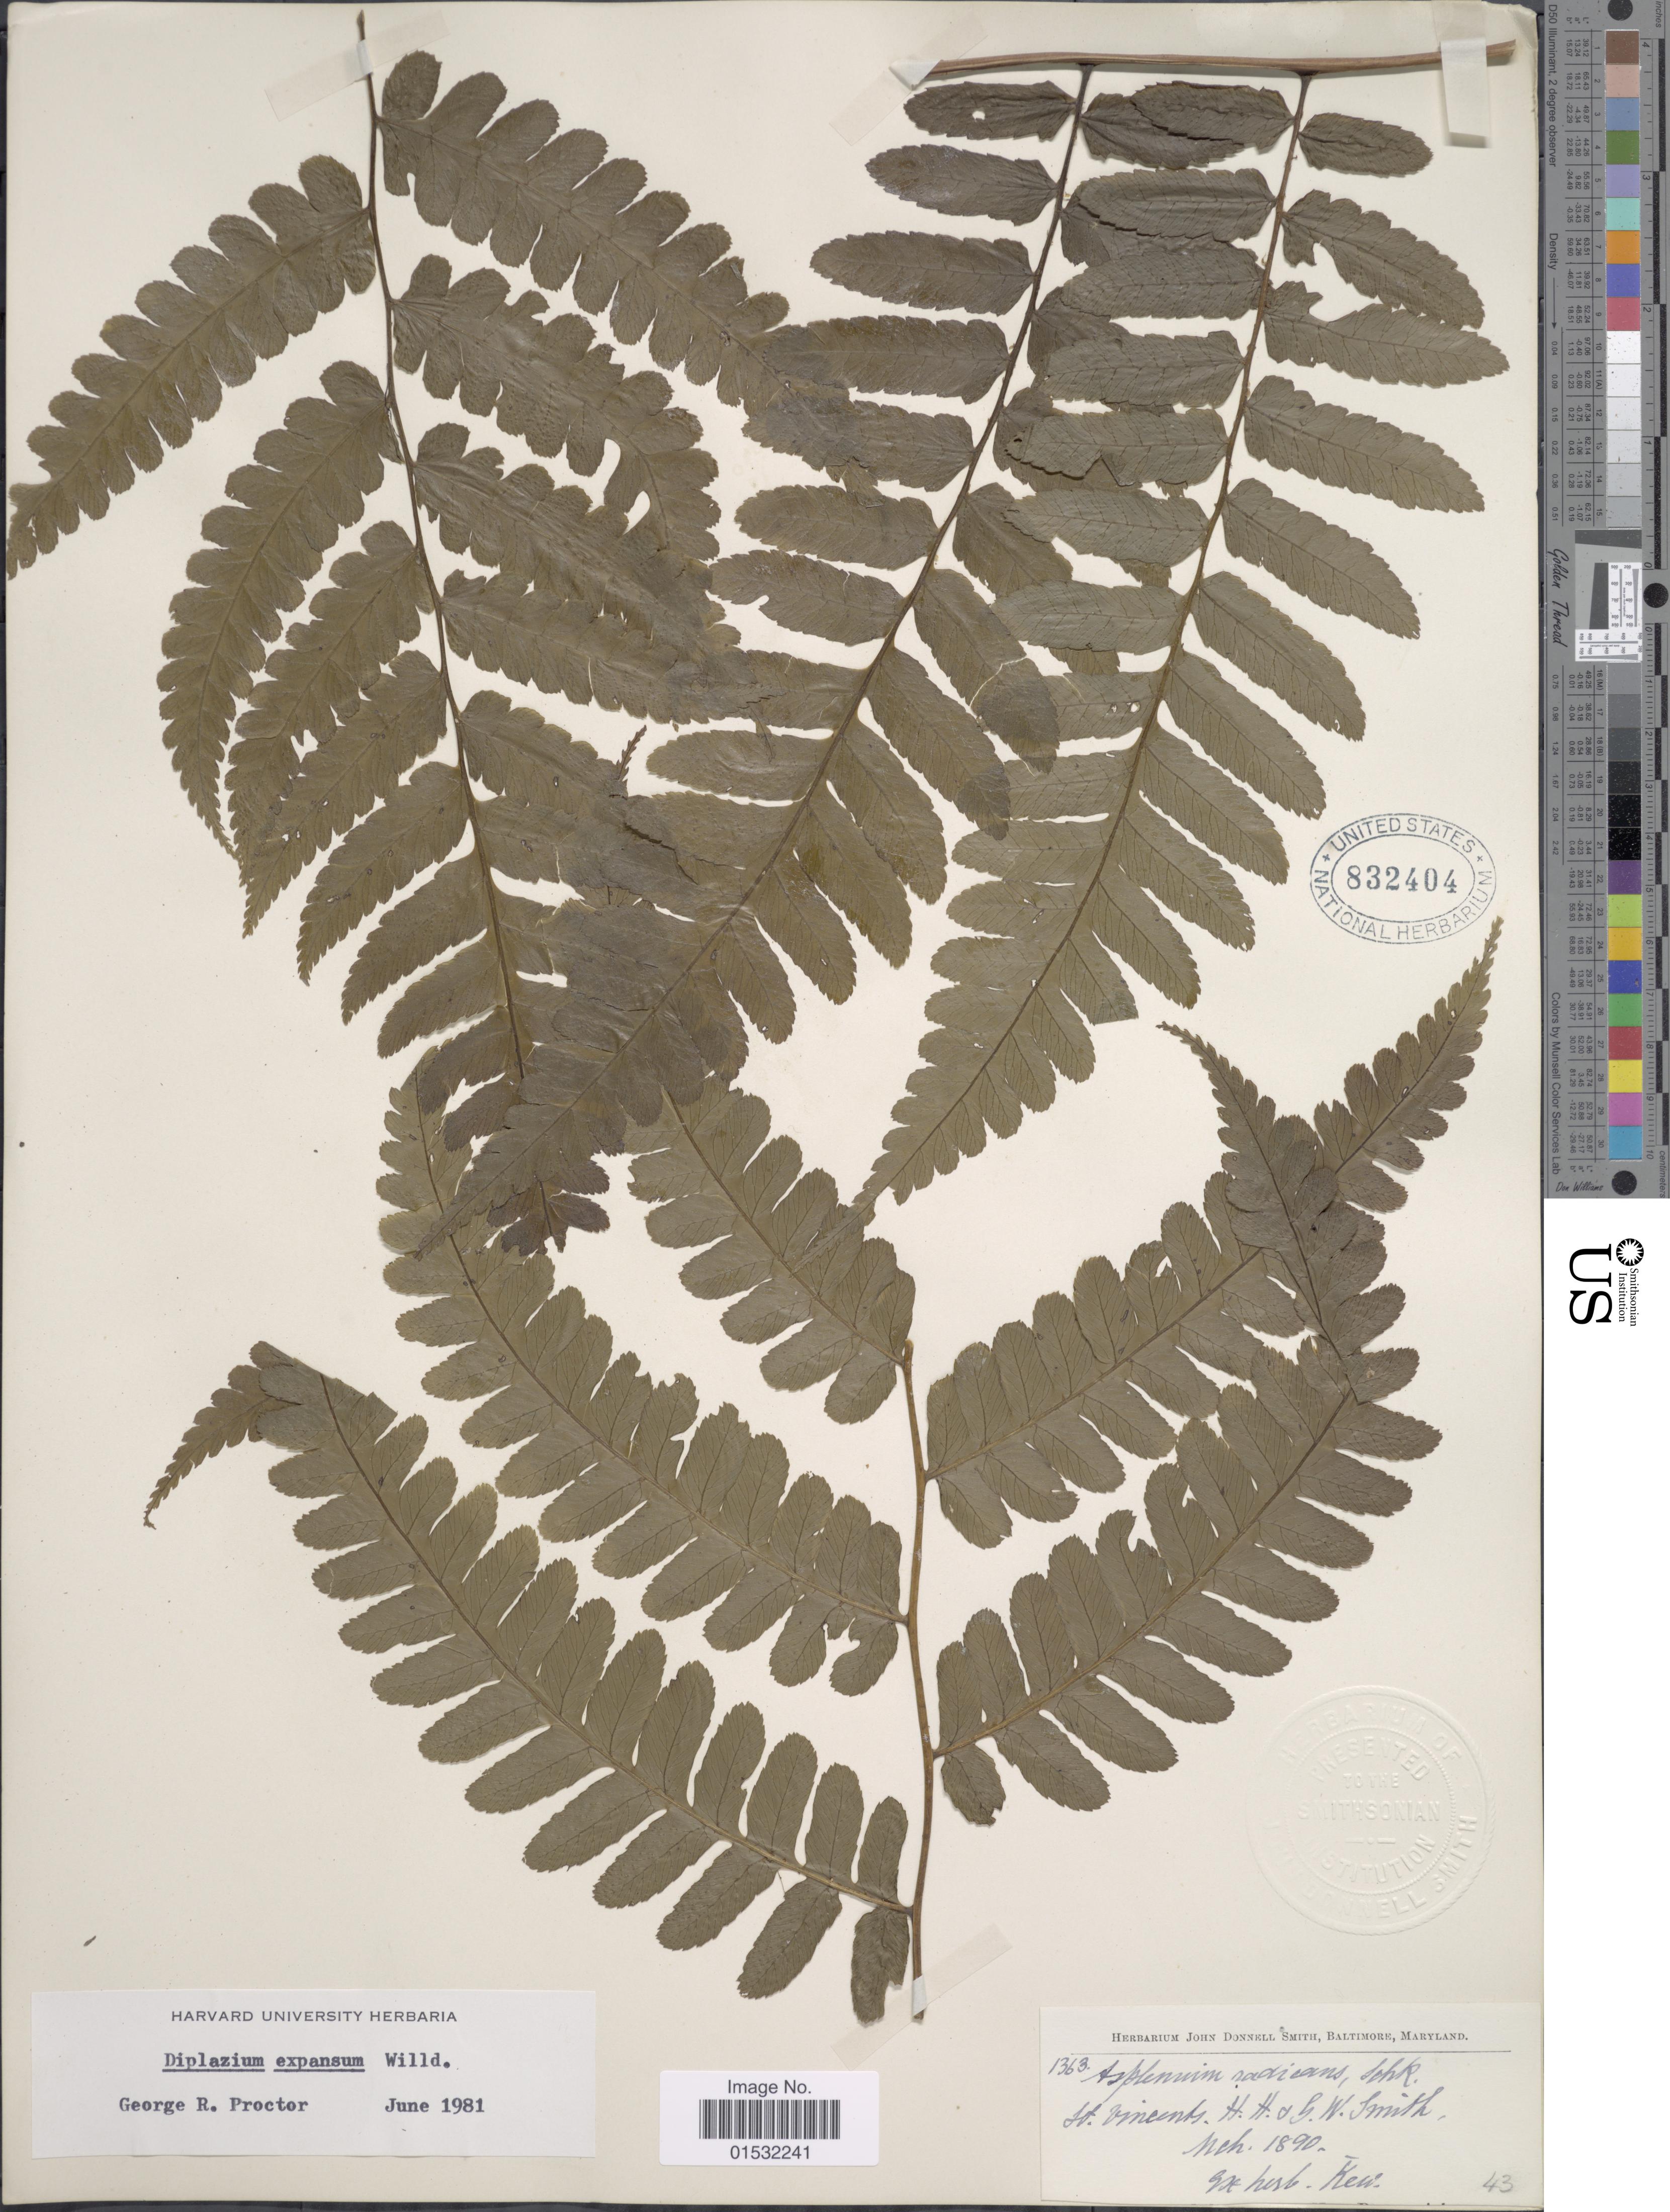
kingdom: Plantae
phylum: Tracheophyta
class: Polypodiopsida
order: Polypodiales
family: Athyriaceae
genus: Diplazium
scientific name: Diplazium expansum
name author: Willd.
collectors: H. H. Smith & G. Smith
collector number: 1363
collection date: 1890-03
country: St. Vincent - Grenadines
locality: St. Vincents.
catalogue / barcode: US 832404